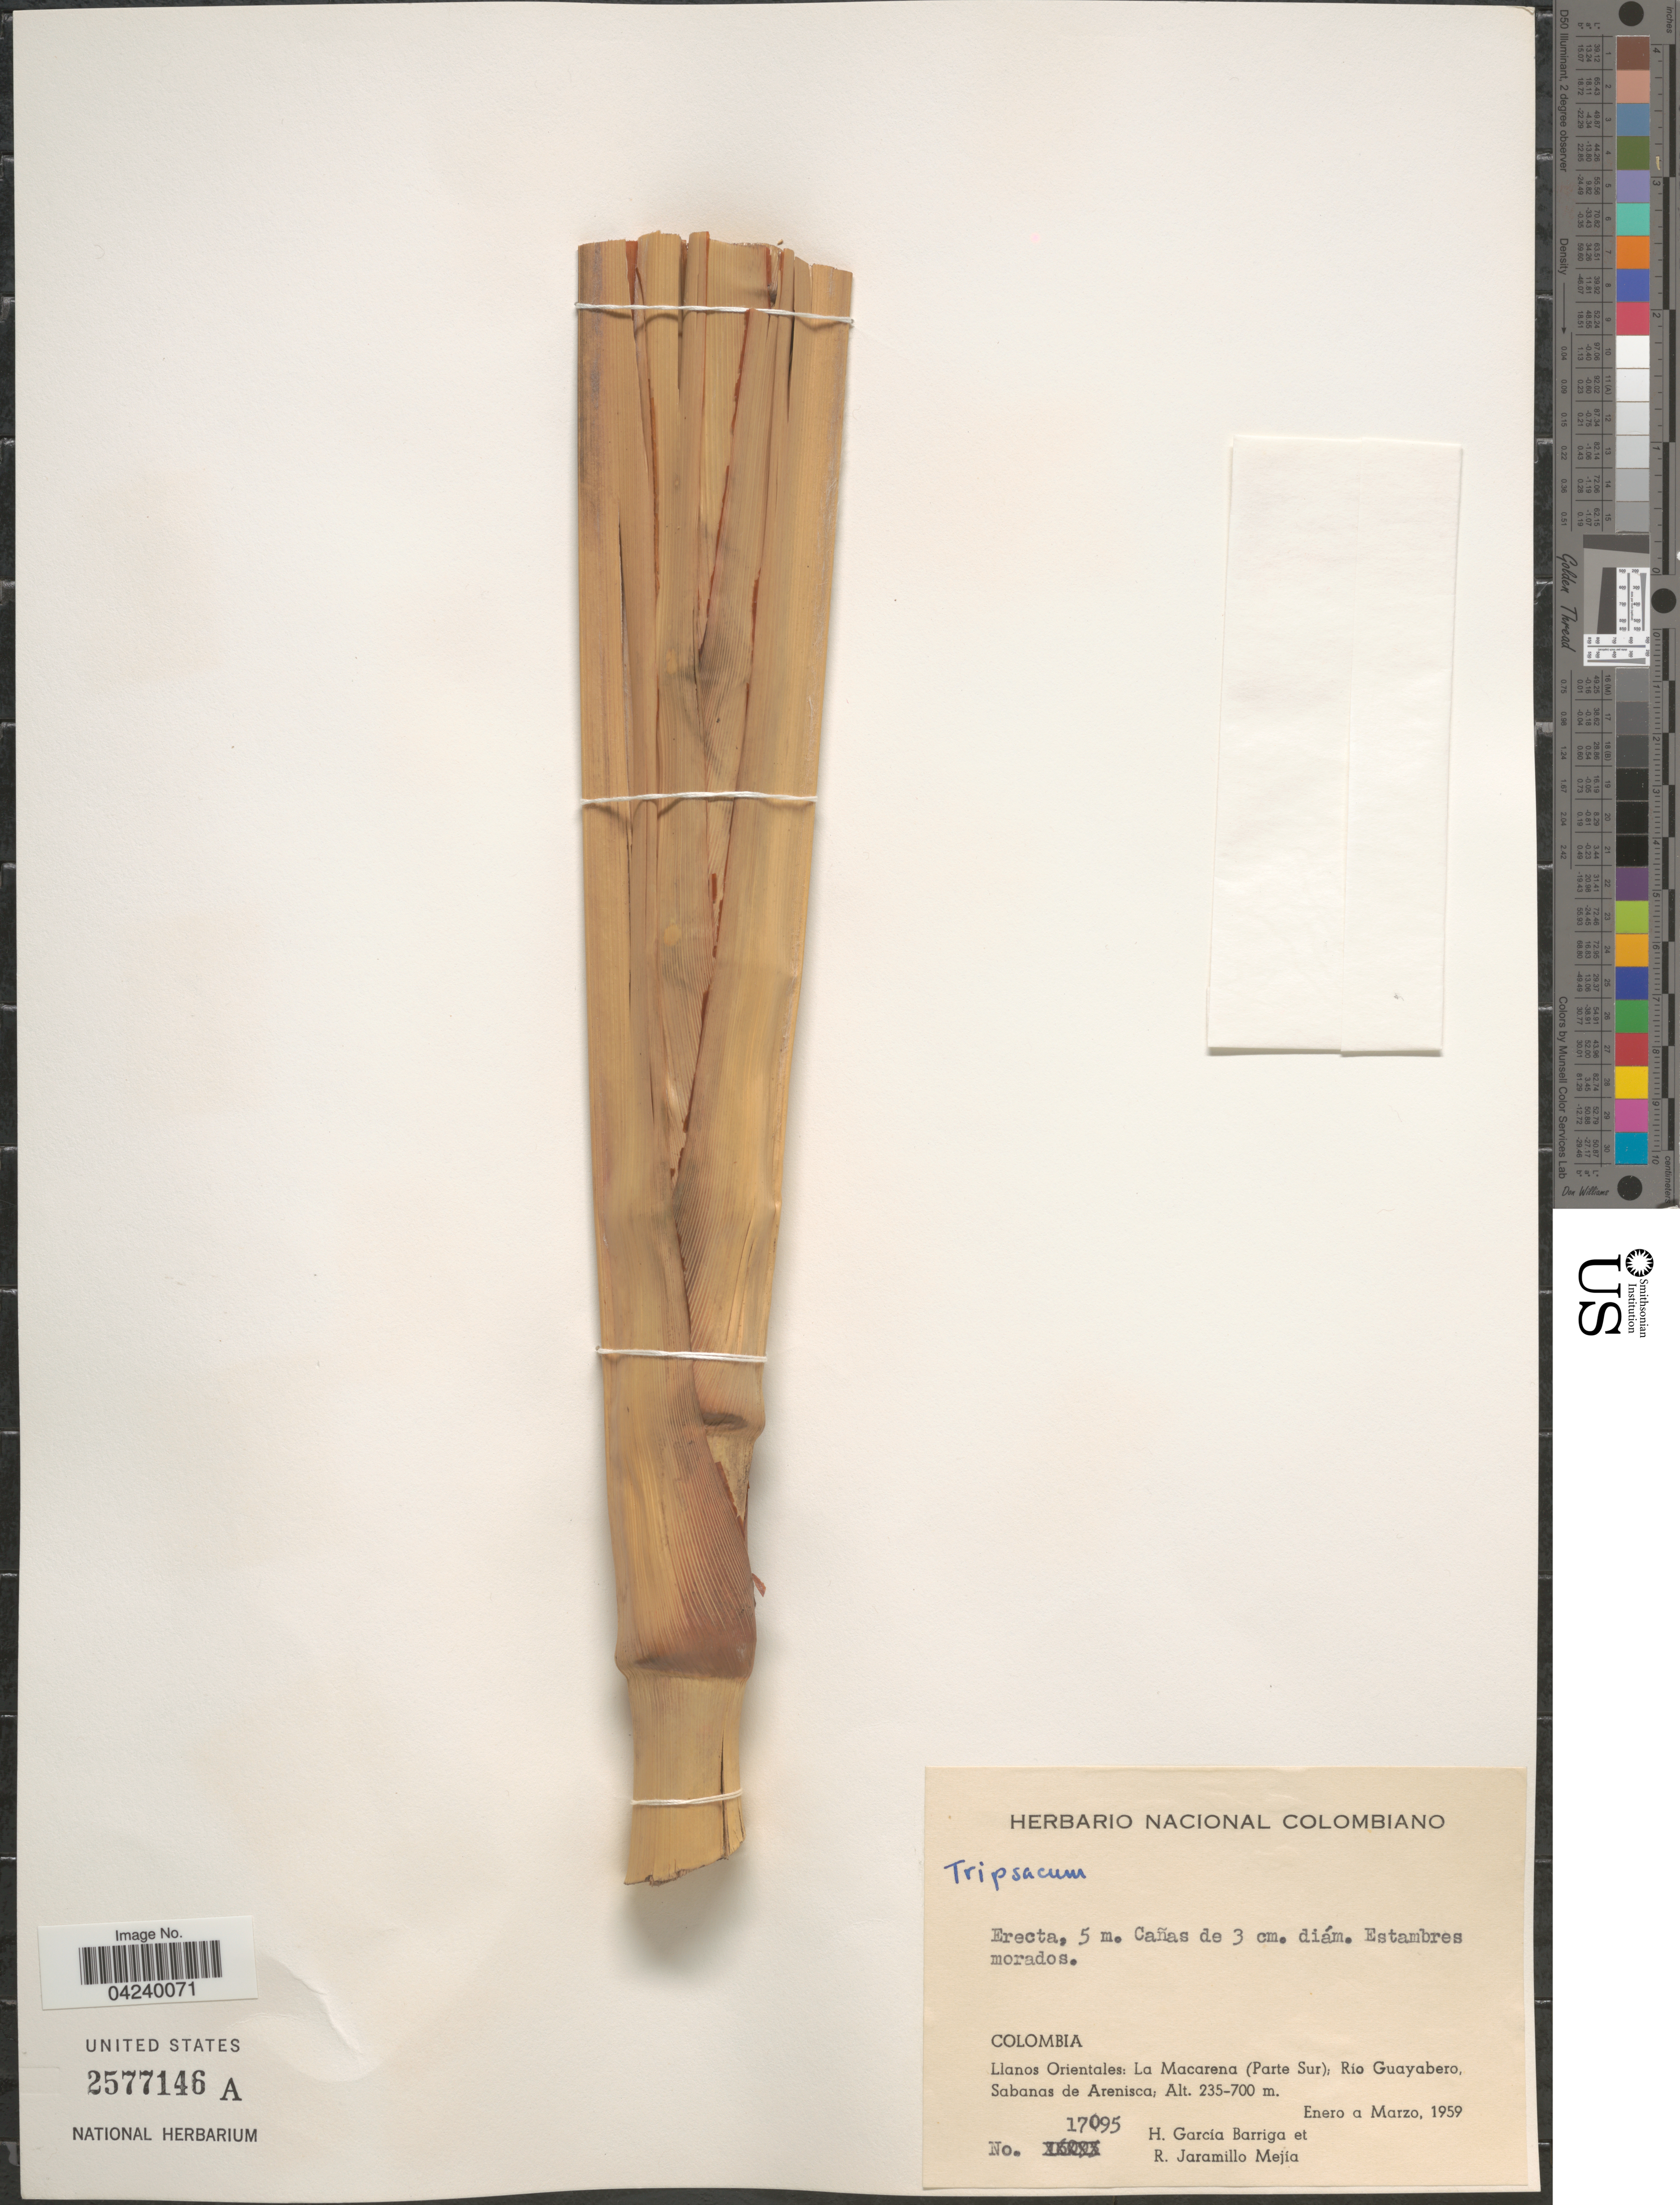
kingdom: Plantae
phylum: Tracheophyta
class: Liliopsida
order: Poales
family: Poaceae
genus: Tripsacum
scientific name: Tripsacum sp.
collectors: H. García Barriga & R. Jaramillo M.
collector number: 17095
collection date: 1959-01/1959-03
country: Colombia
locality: Llanos Orientales: La Macarena (Parte Sur): Rio Guayabero, Sabanas de Arenisca.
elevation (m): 235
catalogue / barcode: US 2577146A